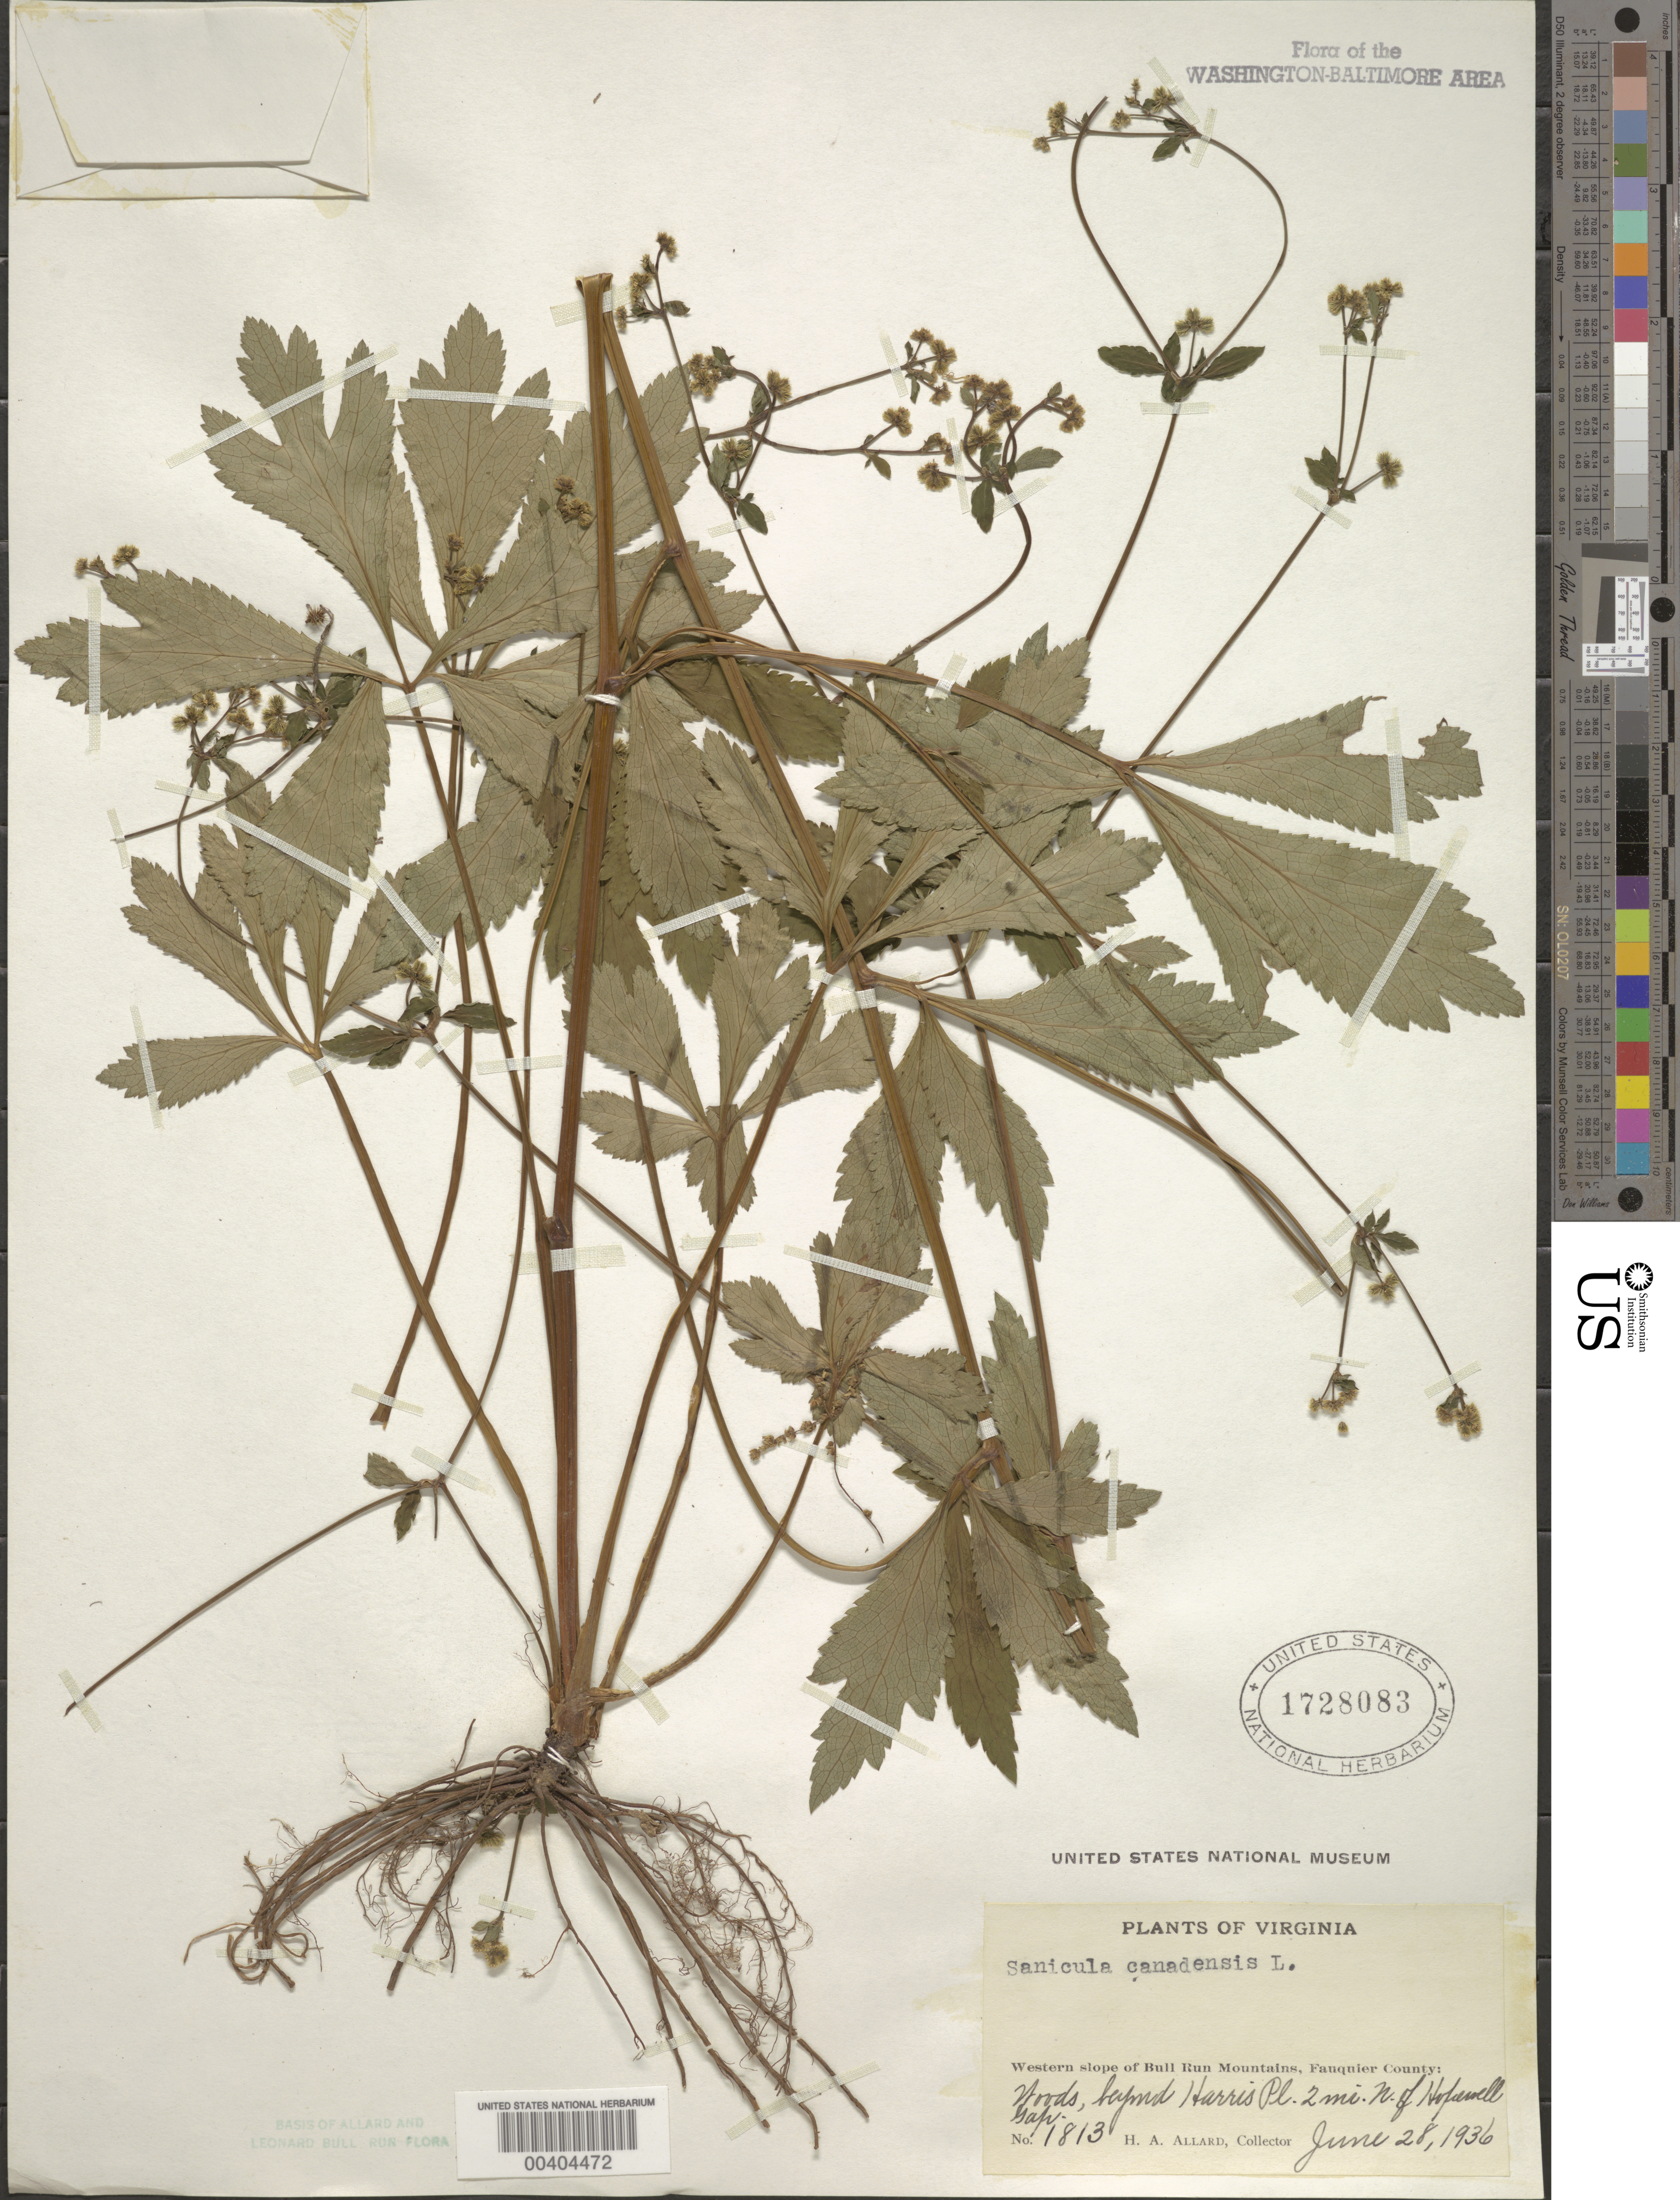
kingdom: Plantae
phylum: Tracheophyta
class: Magnoliopsida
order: Apiales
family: Apiaceae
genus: Sanicula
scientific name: Sanicula canadensis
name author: L.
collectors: H. A. Allard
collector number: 1813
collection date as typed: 28 Jun 1936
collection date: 1936-06-28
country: United States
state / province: Virginia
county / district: Fauquier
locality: North of Hopewell Gap, western slope of Bull Run Mountains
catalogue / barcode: US 1728083